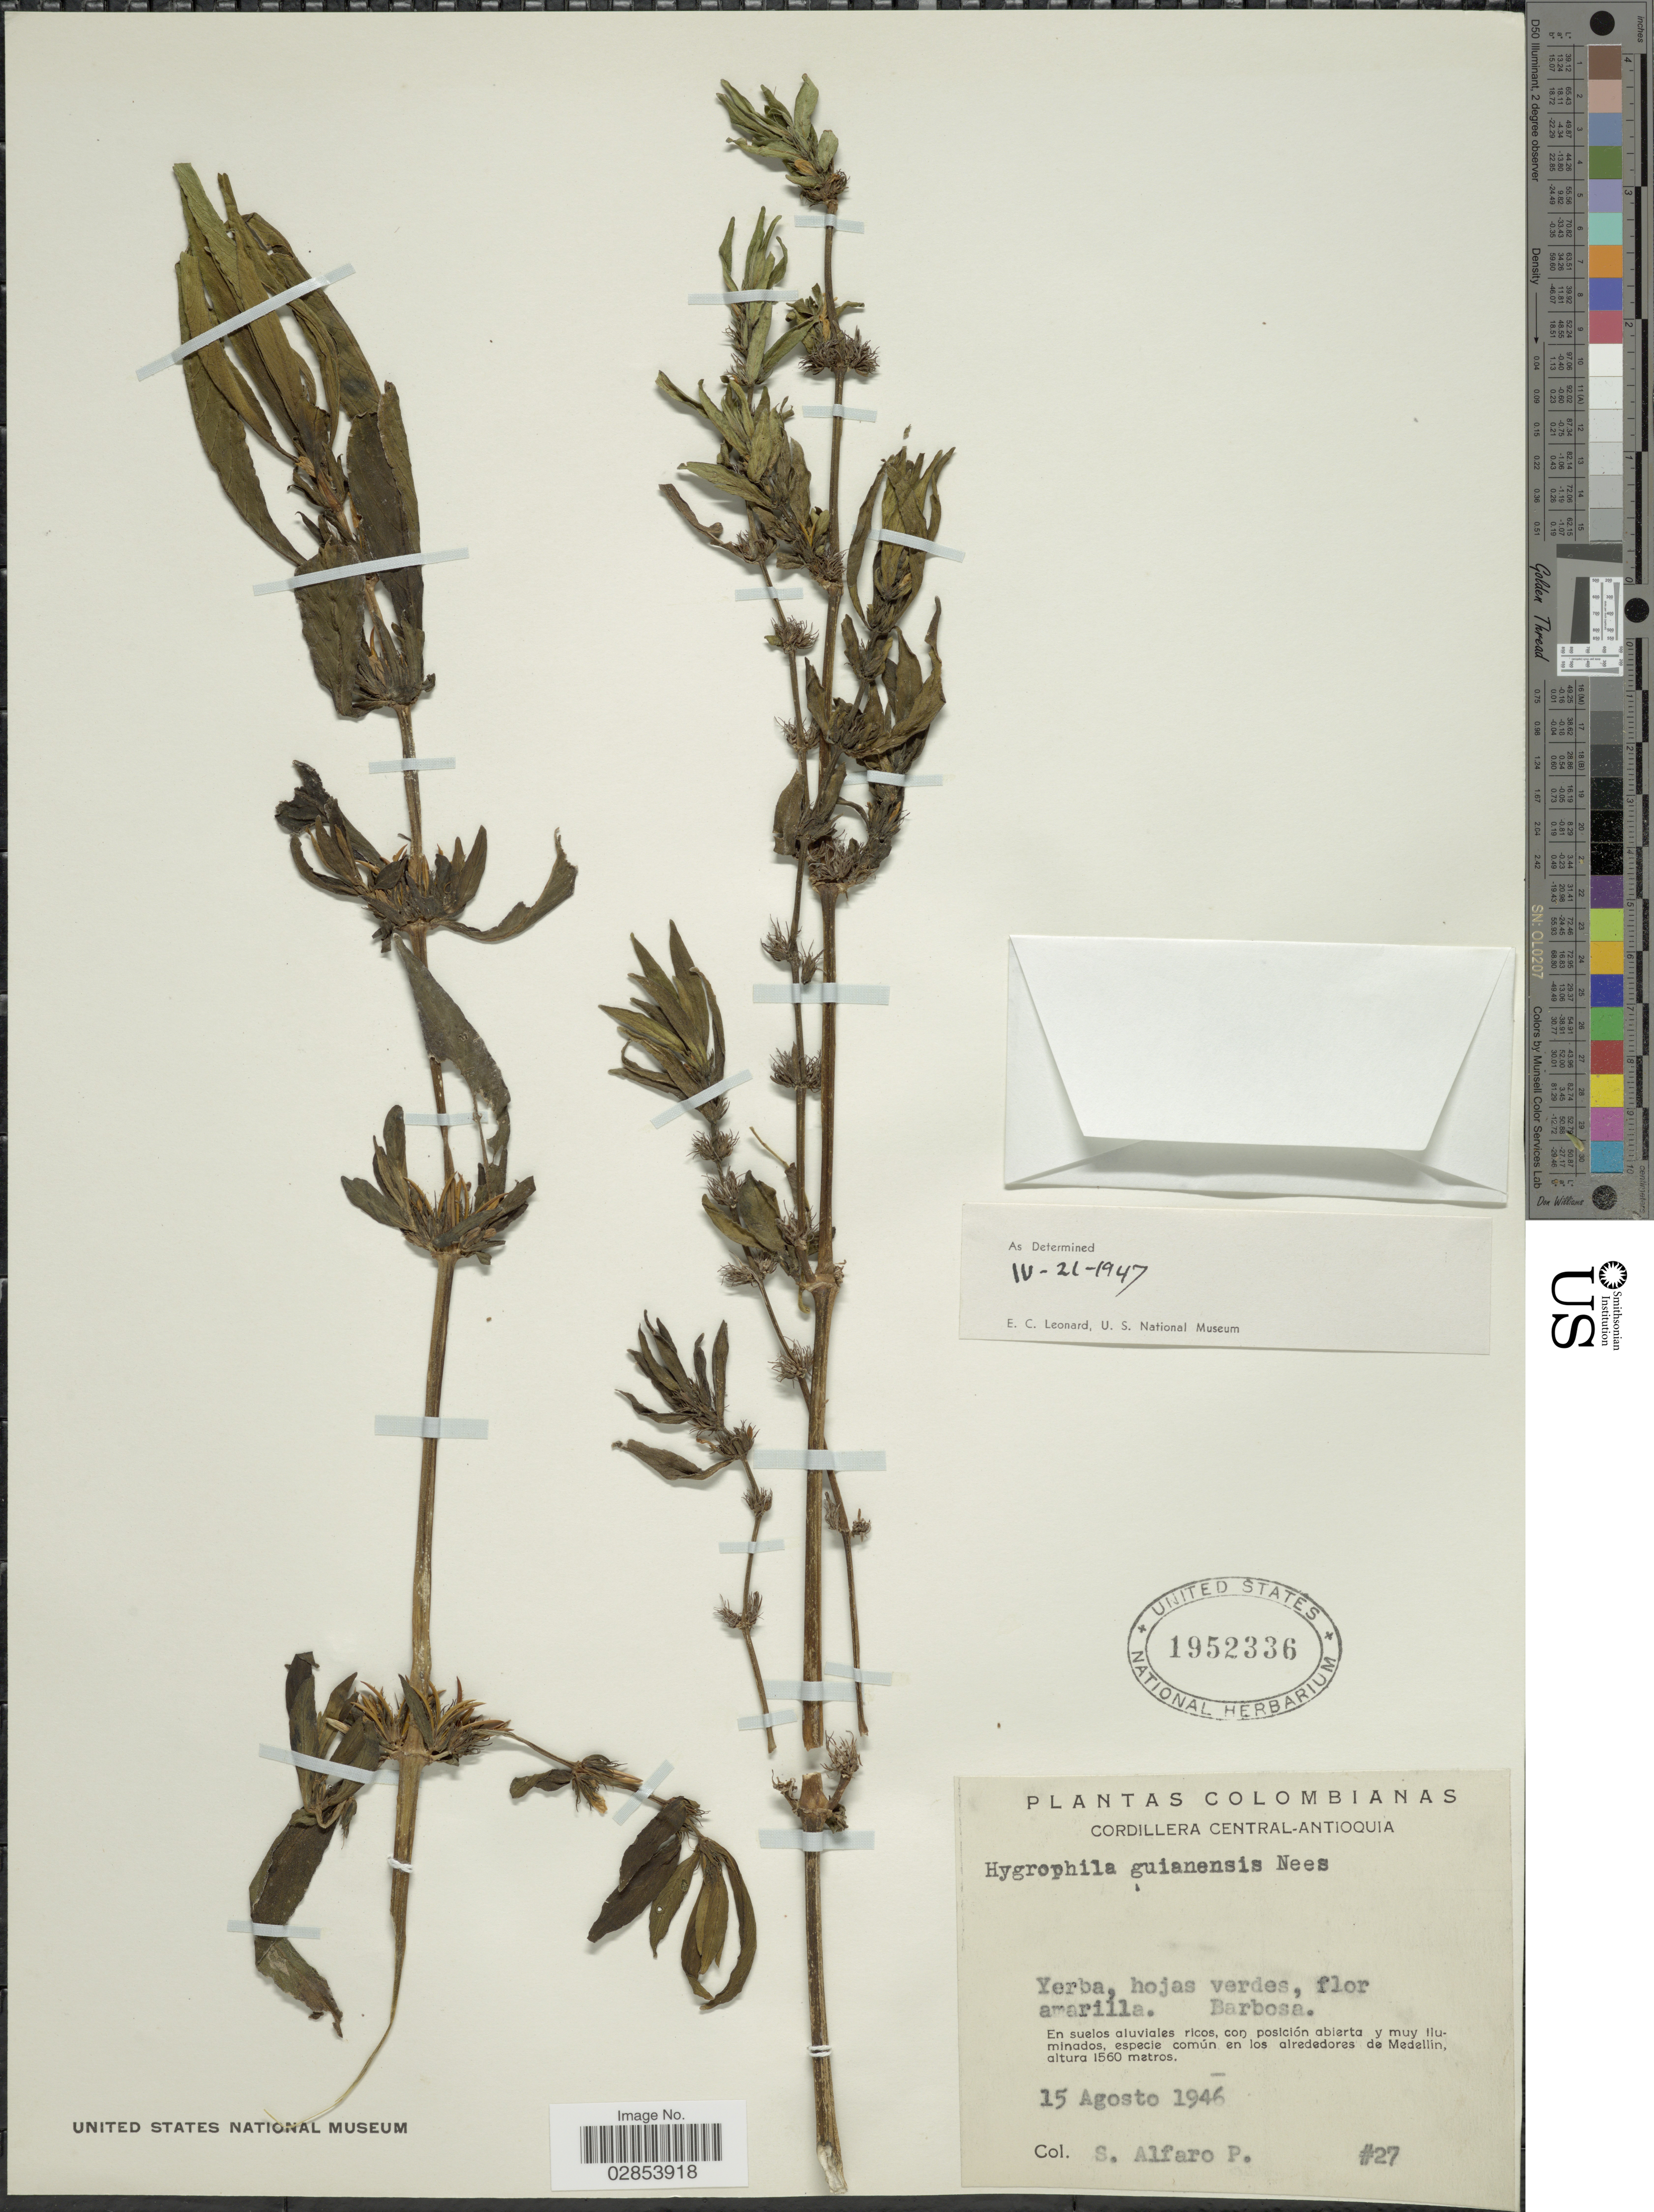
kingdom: Plantae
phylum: Tracheophyta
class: Magnoliopsida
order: Lamiales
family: Acanthaceae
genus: Hygrophila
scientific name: Hygrophila costata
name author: Nees & T. Nees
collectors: S. Alfaro P.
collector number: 27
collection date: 1946-08-15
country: Colombia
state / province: Antioquia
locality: Cordillera Central-Antioquia, En suelos aluviales ricos con posición abierta y muy iluminados, especie común en los alrededores de Medellin.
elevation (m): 1560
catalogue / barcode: US 1952336